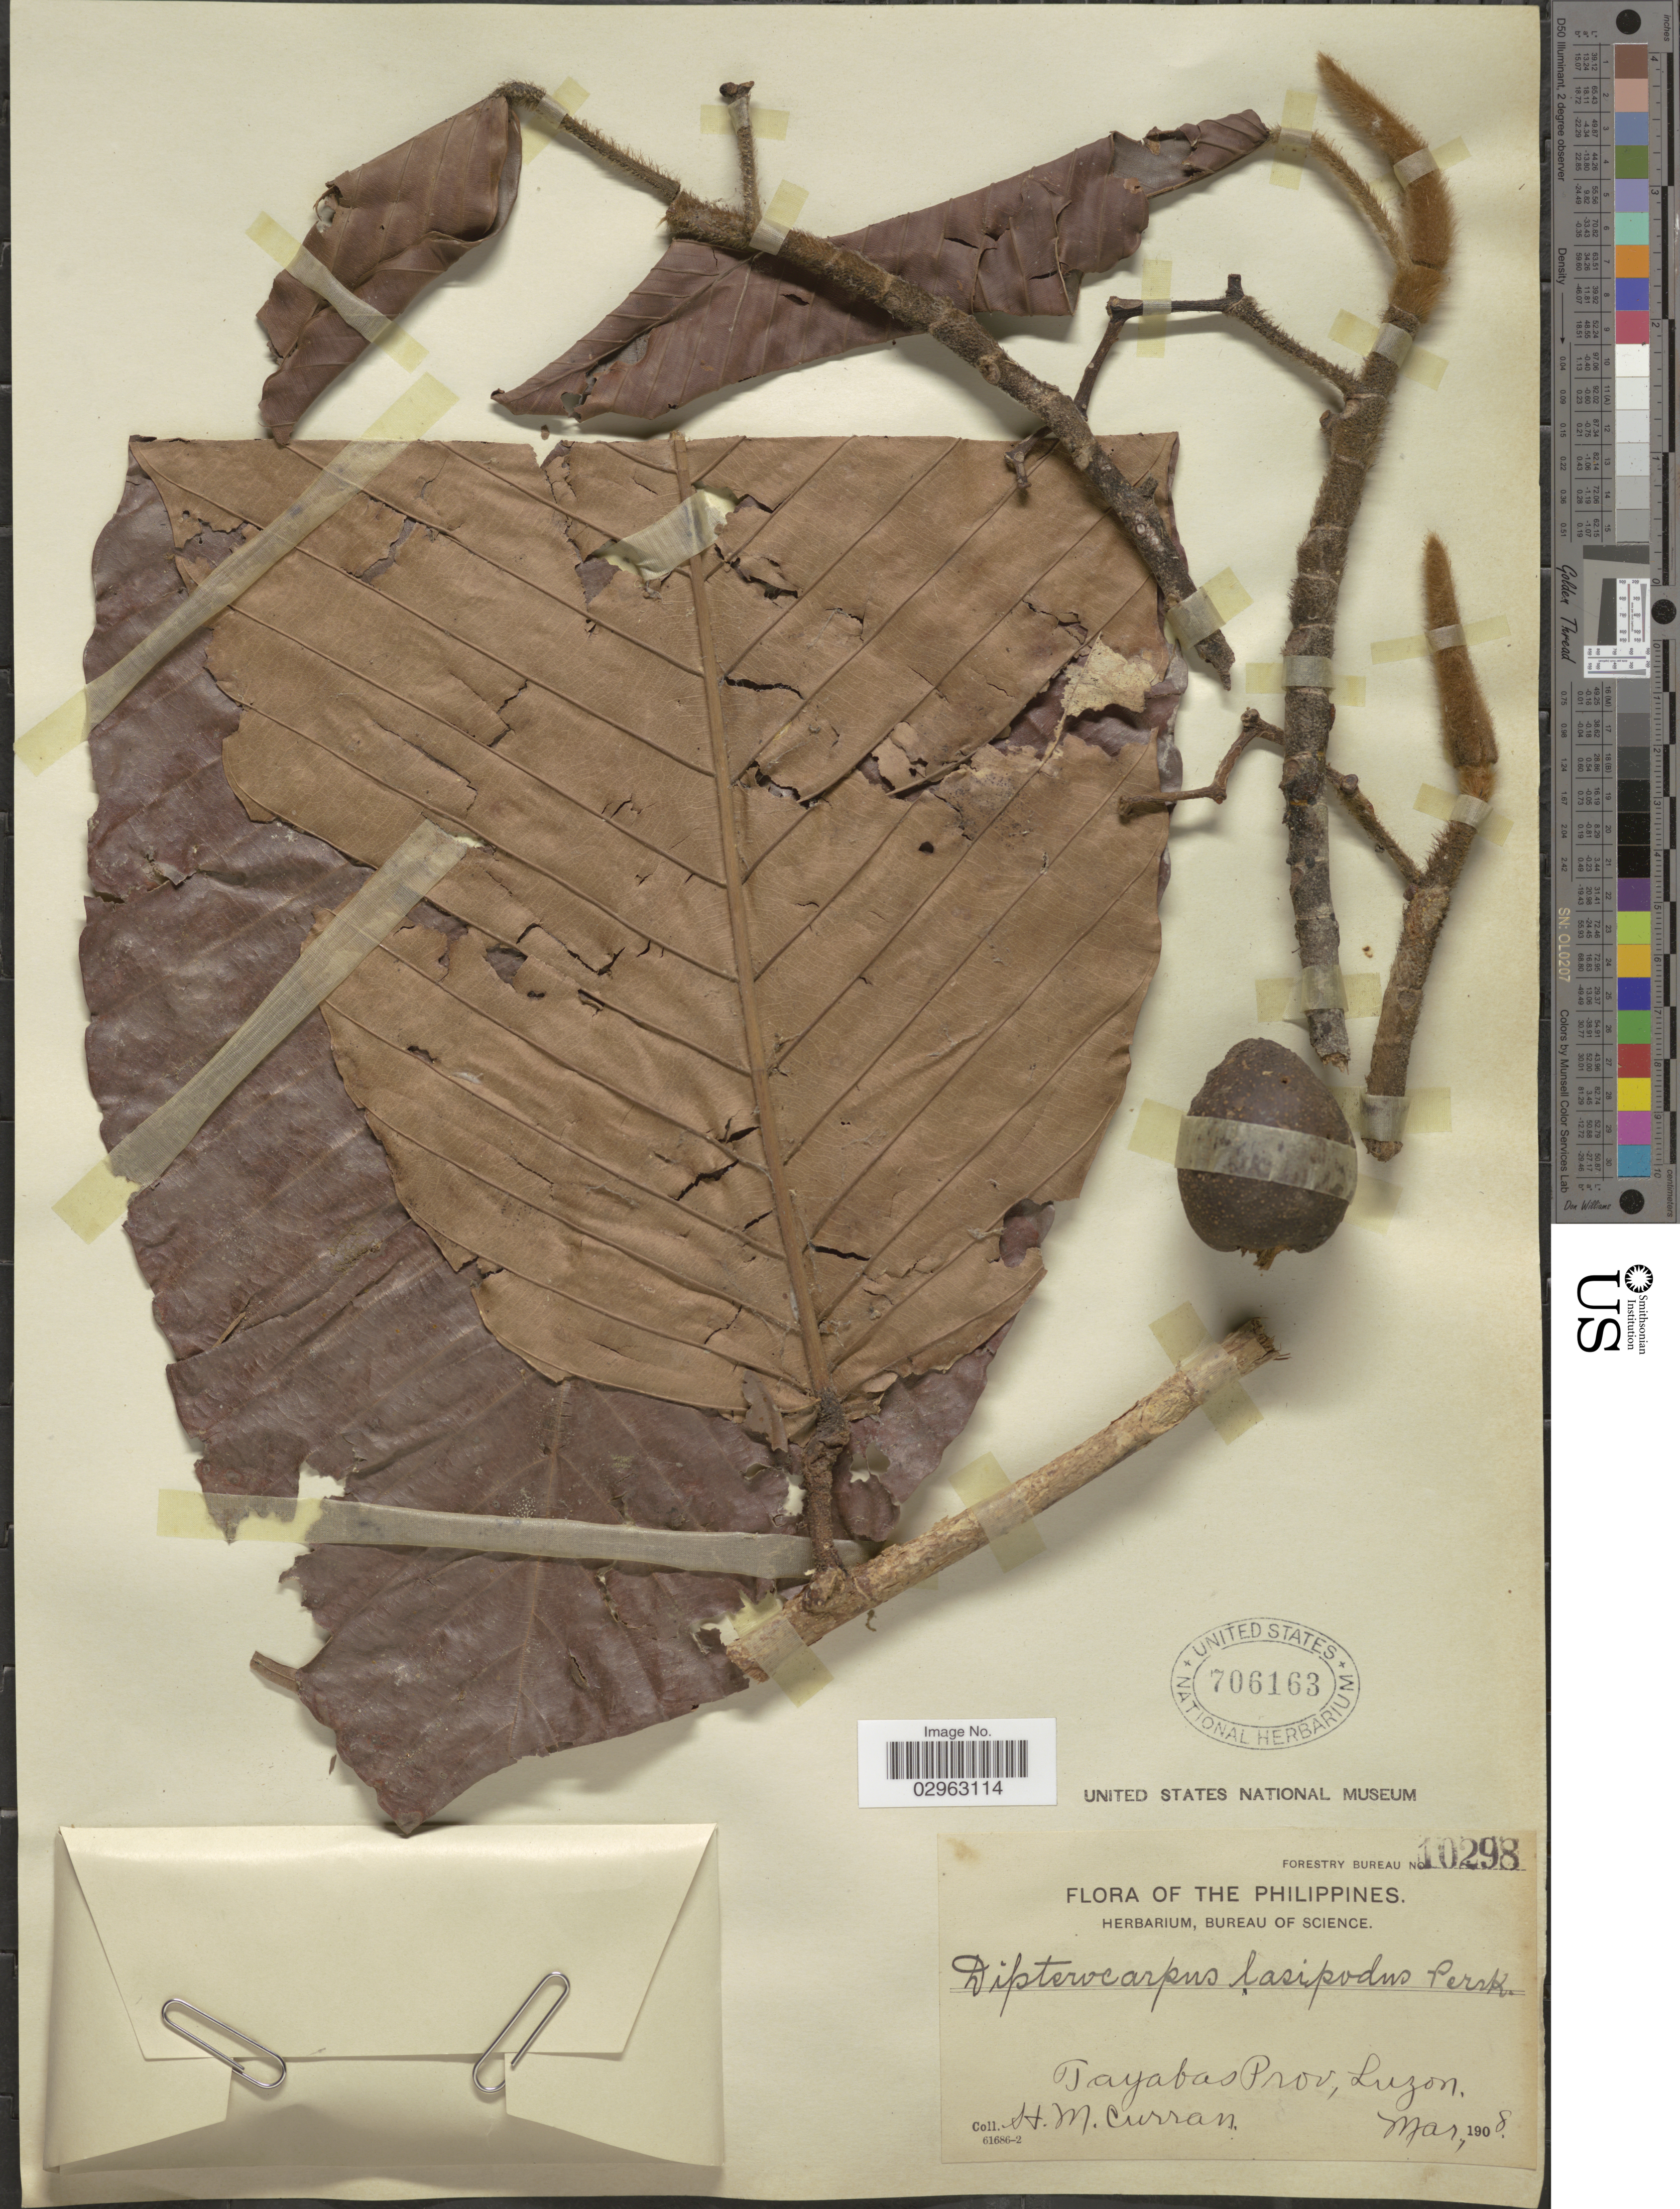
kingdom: Plantae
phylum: Tracheophyta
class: Magnoliopsida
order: Malvales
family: Dipterocarpaceae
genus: Dipterocarpus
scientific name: Dipterocarpus lasiopodus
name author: G. Perkins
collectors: H. M. Curran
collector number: Forestry Bureau 10298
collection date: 1908-03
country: Philippines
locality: Tayabas Prov., Luzon.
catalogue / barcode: US 706163